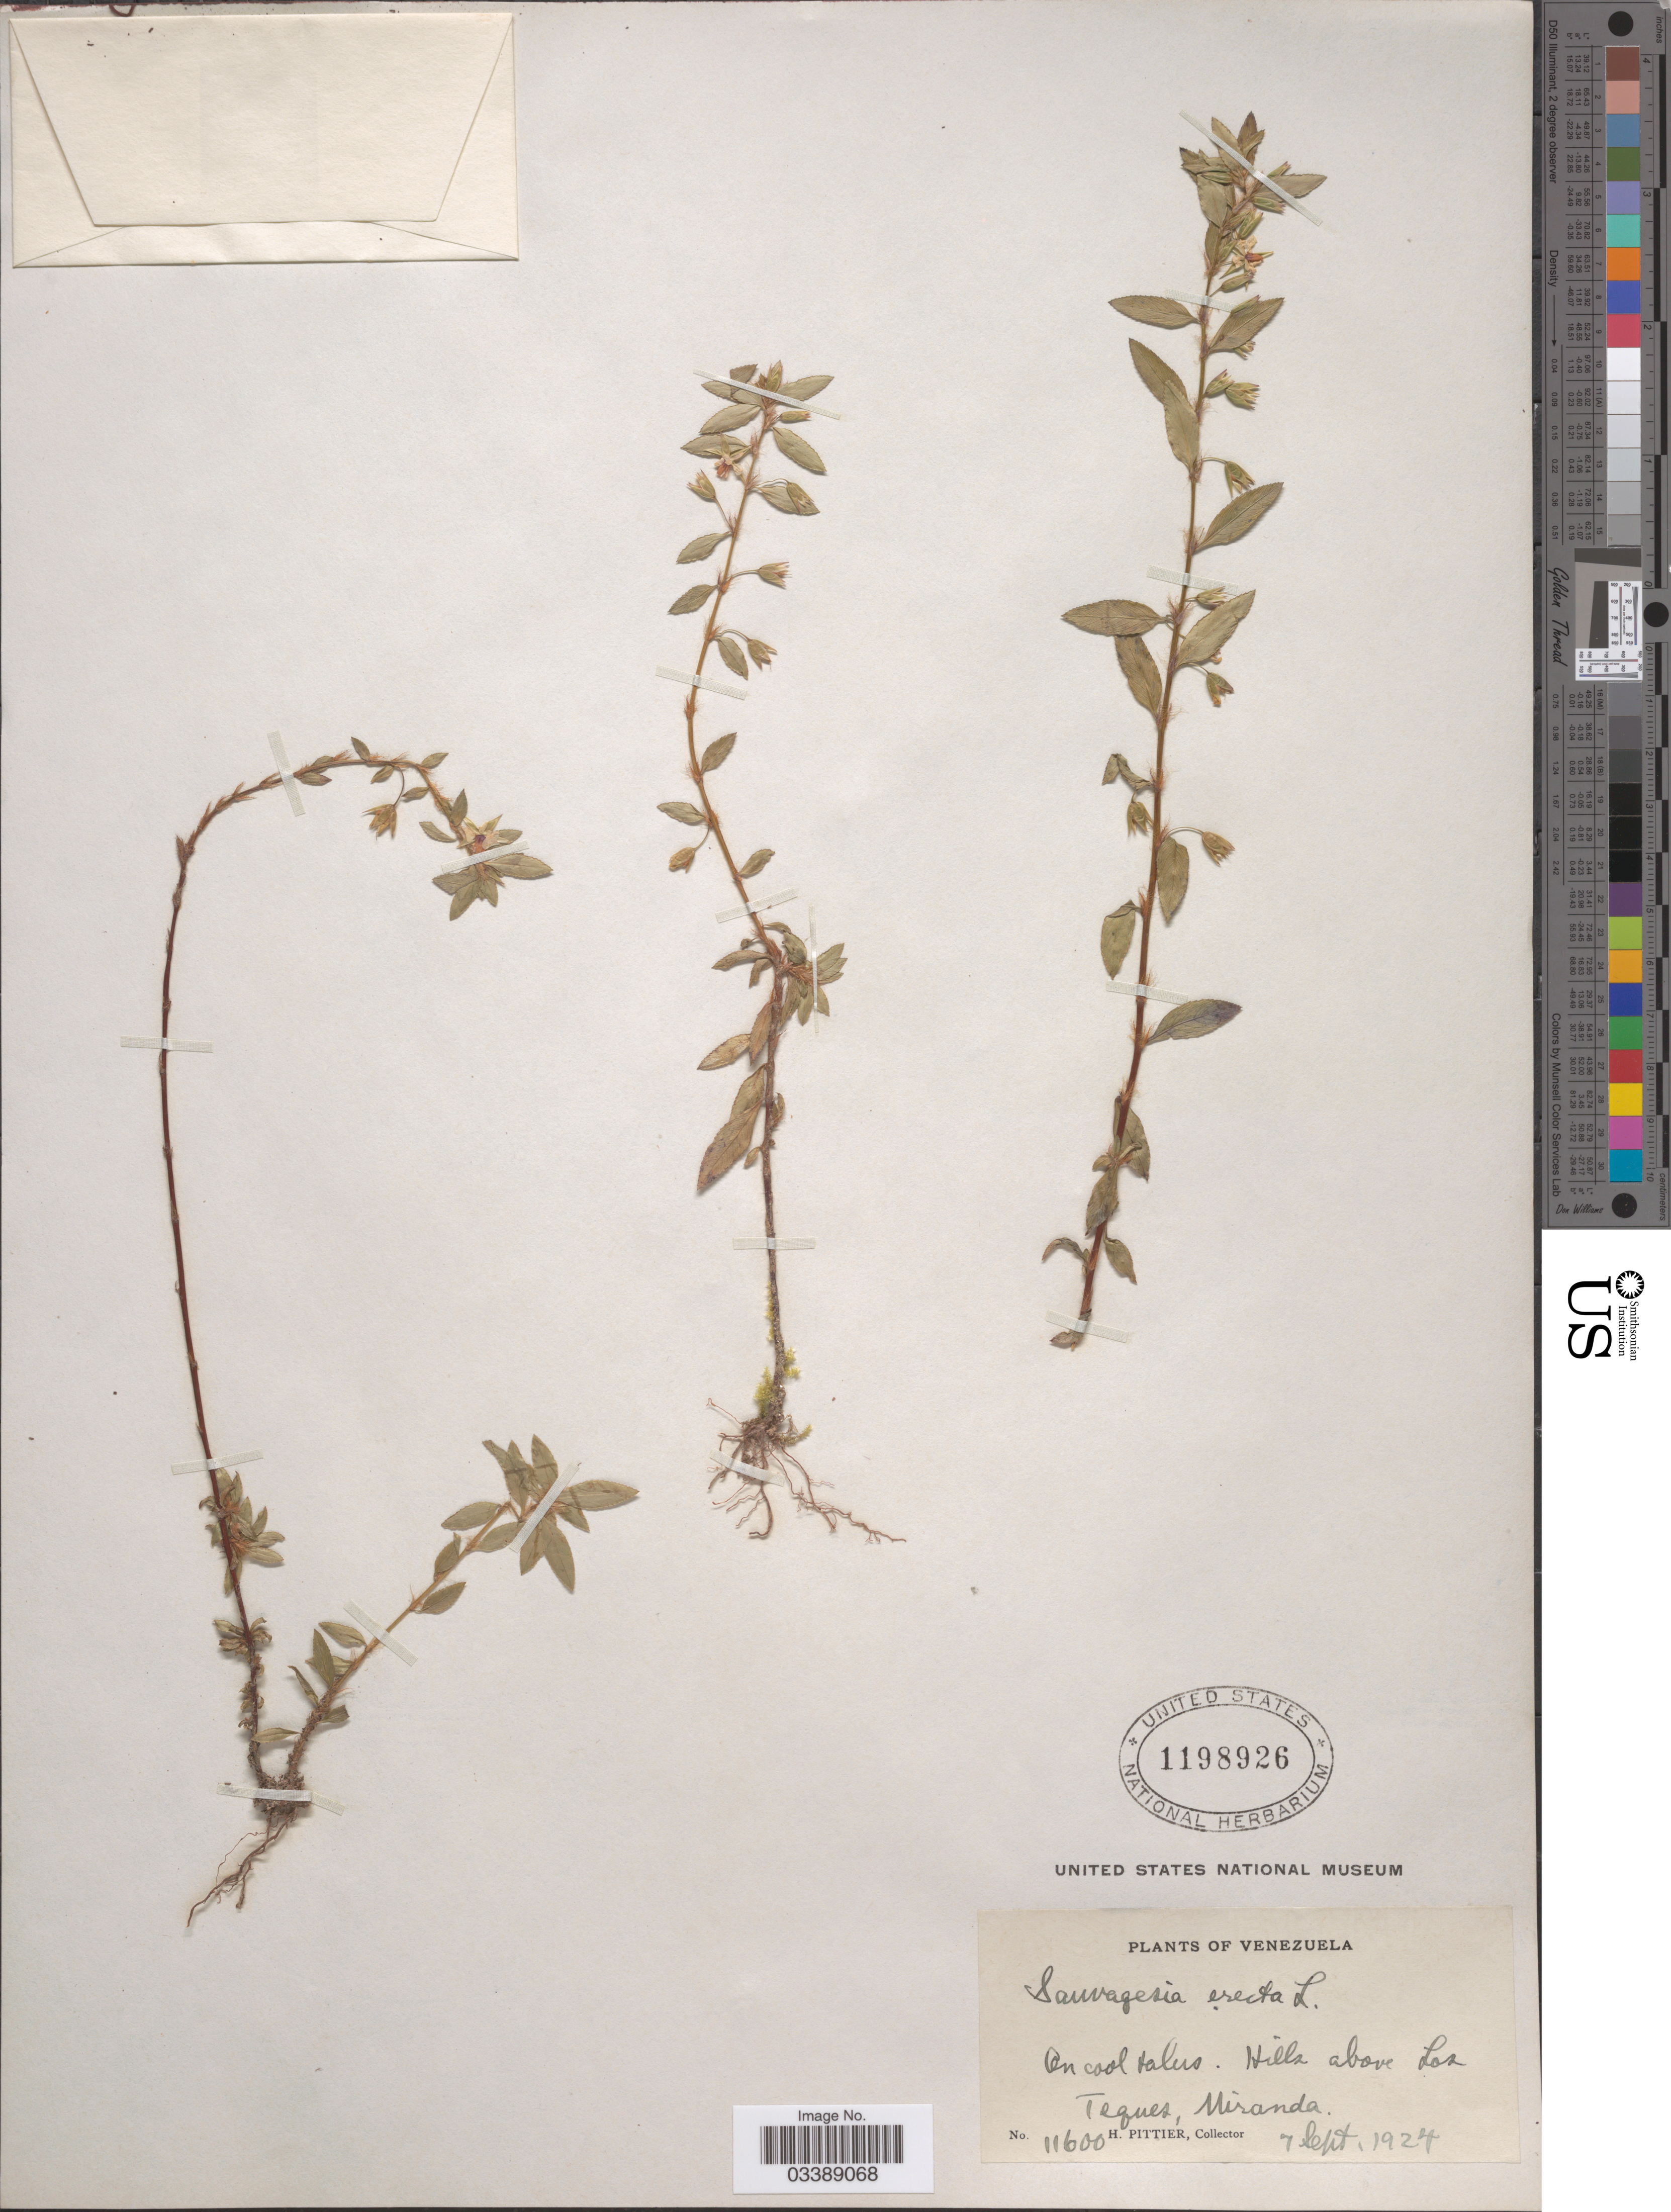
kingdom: Plantae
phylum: Tracheophyta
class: Magnoliopsida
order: Malpighiales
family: Ochnaceae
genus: Sauvagesia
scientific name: Sauvagesia erecta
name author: L.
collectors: H. F. Pittier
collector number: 11600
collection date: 1924-09-07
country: Venezuela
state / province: Miranda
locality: Hills above Los Teques.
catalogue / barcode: US 1198926